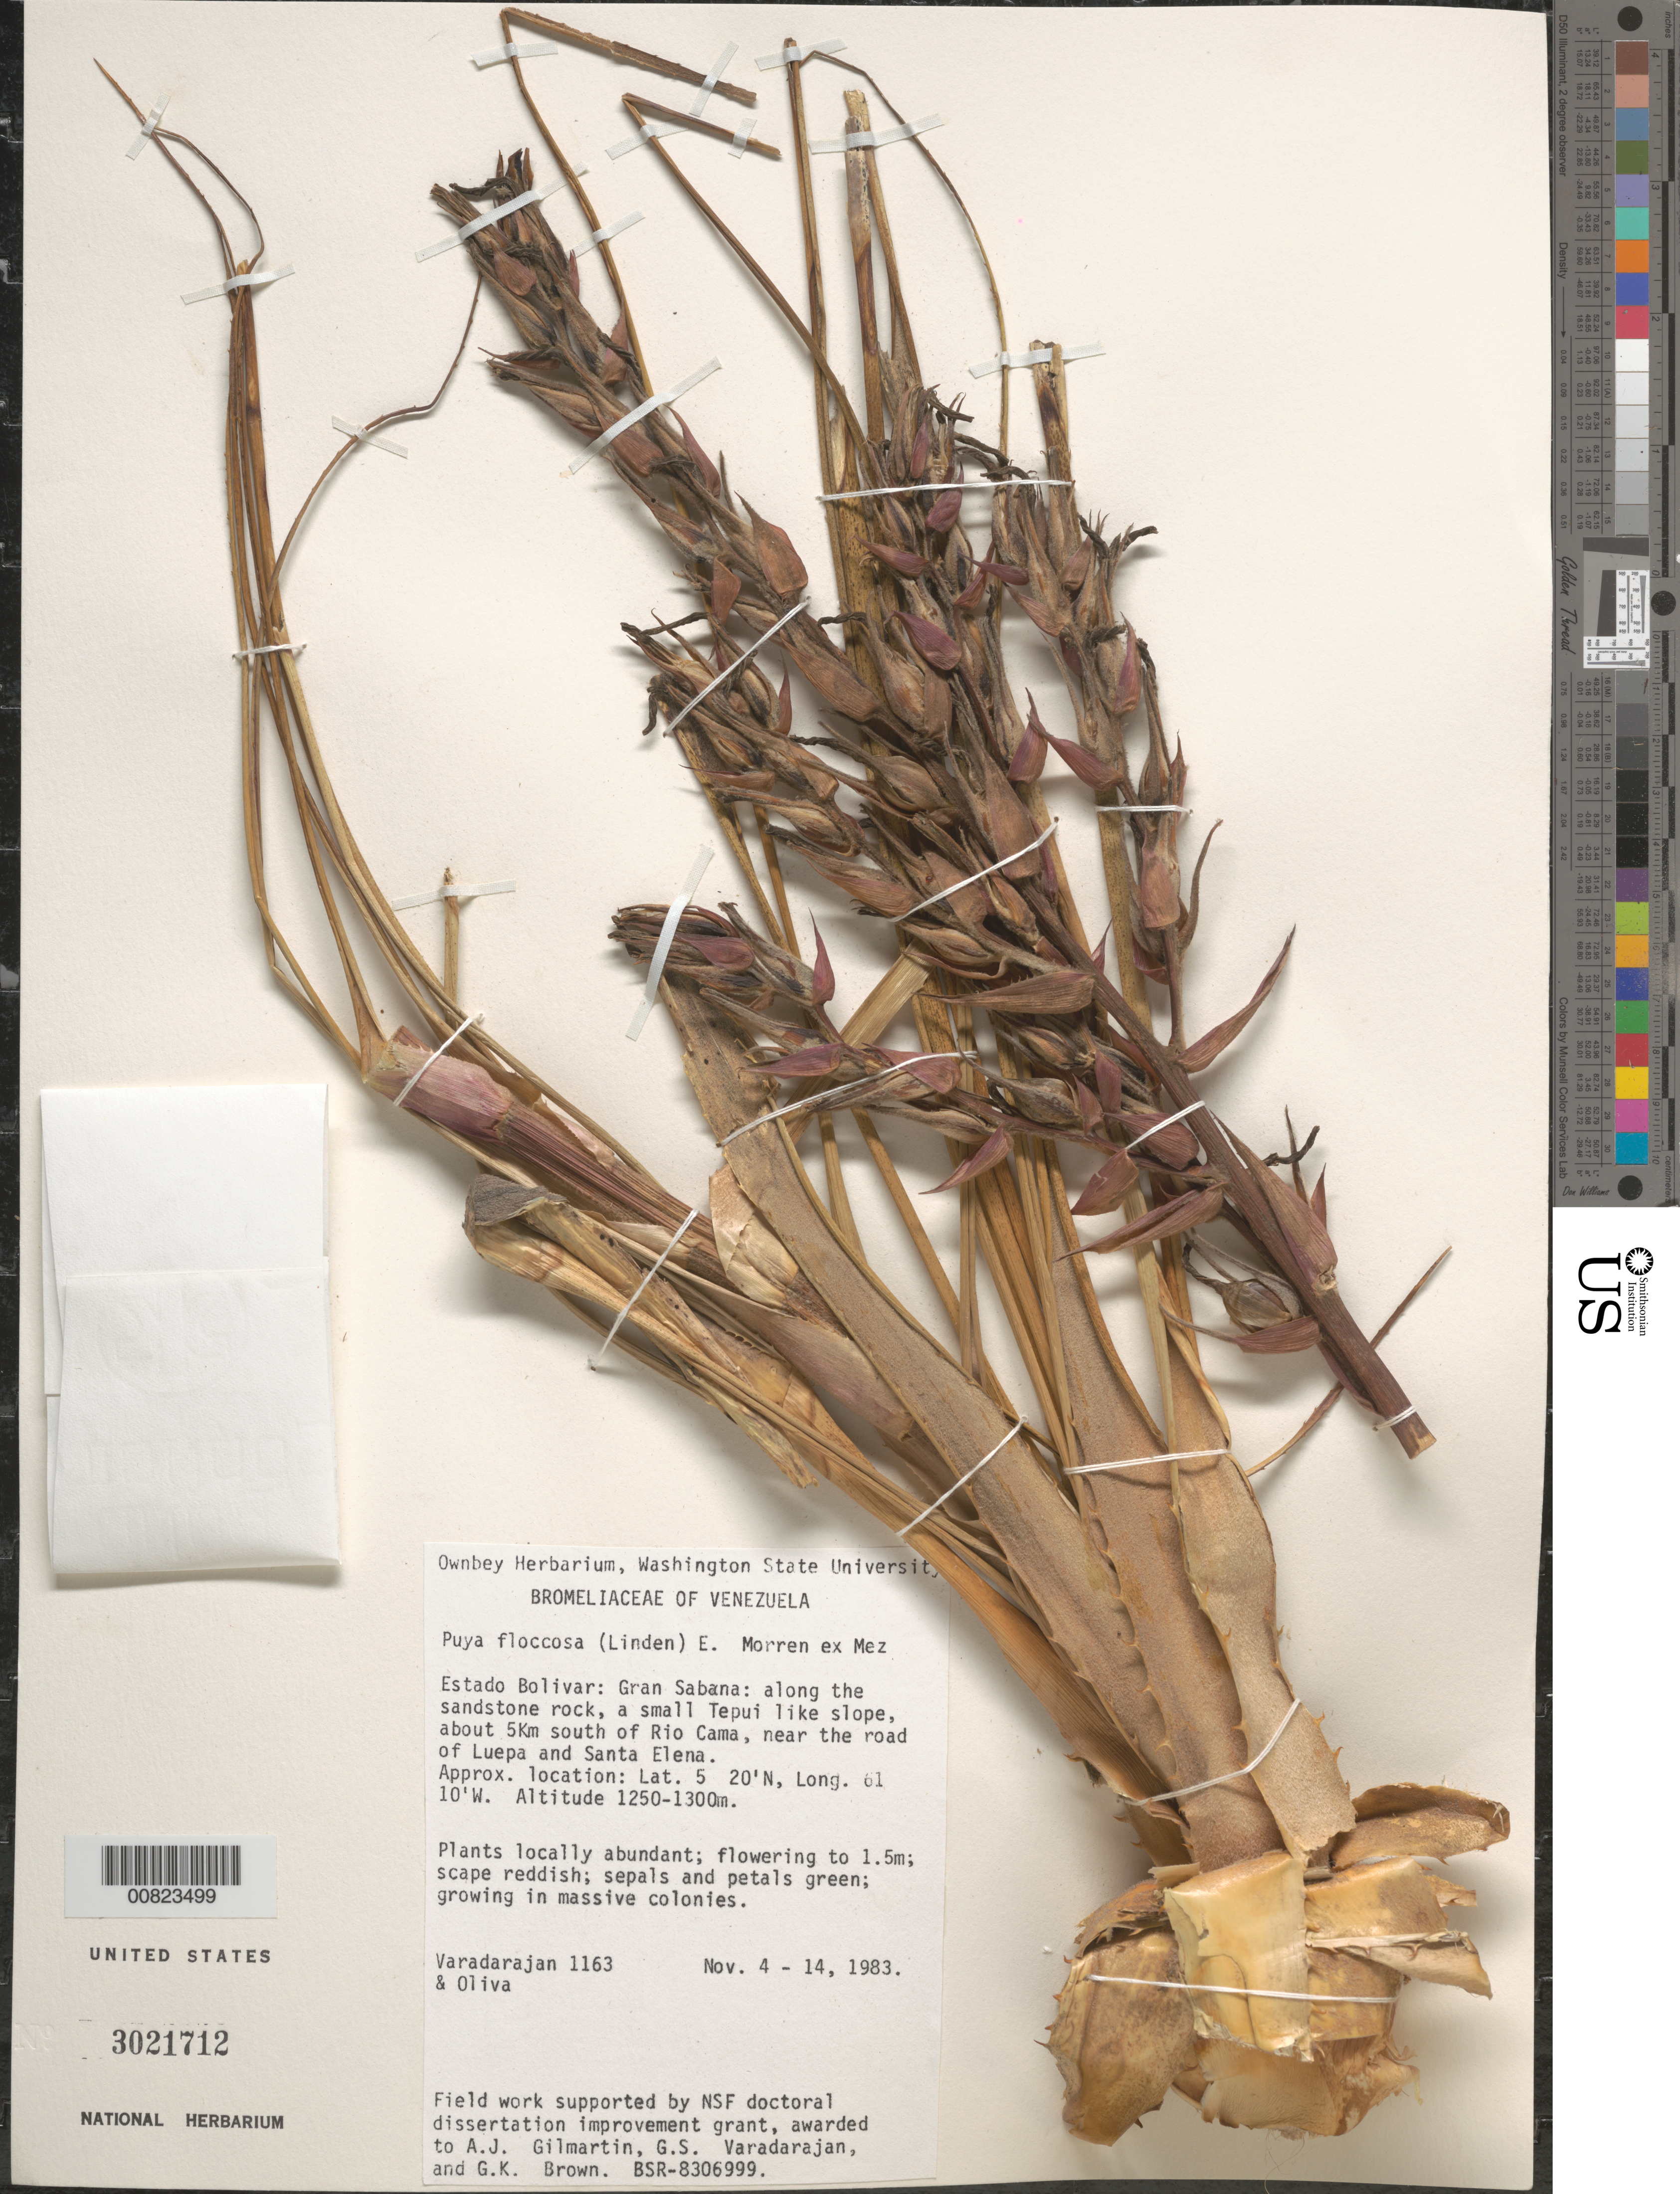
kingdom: Plantae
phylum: Tracheophyta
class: Liliopsida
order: Poales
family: Bromeliaceae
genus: Puya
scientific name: Puya floccosa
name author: (Linden) É. Morren ex Mez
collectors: G. S. Varadarajan & -. Oliva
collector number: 1163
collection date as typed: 4-Nov-83 to 14-Nov-83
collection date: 1983-11-04/1983-11-14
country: Venezuela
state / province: Bolívar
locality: Gran Sabana, about 5km S of Río Cama, near the road of Luepa and Santa Elena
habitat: Sandstone rock, a small tepui like slope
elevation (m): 1250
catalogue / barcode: US 3021712